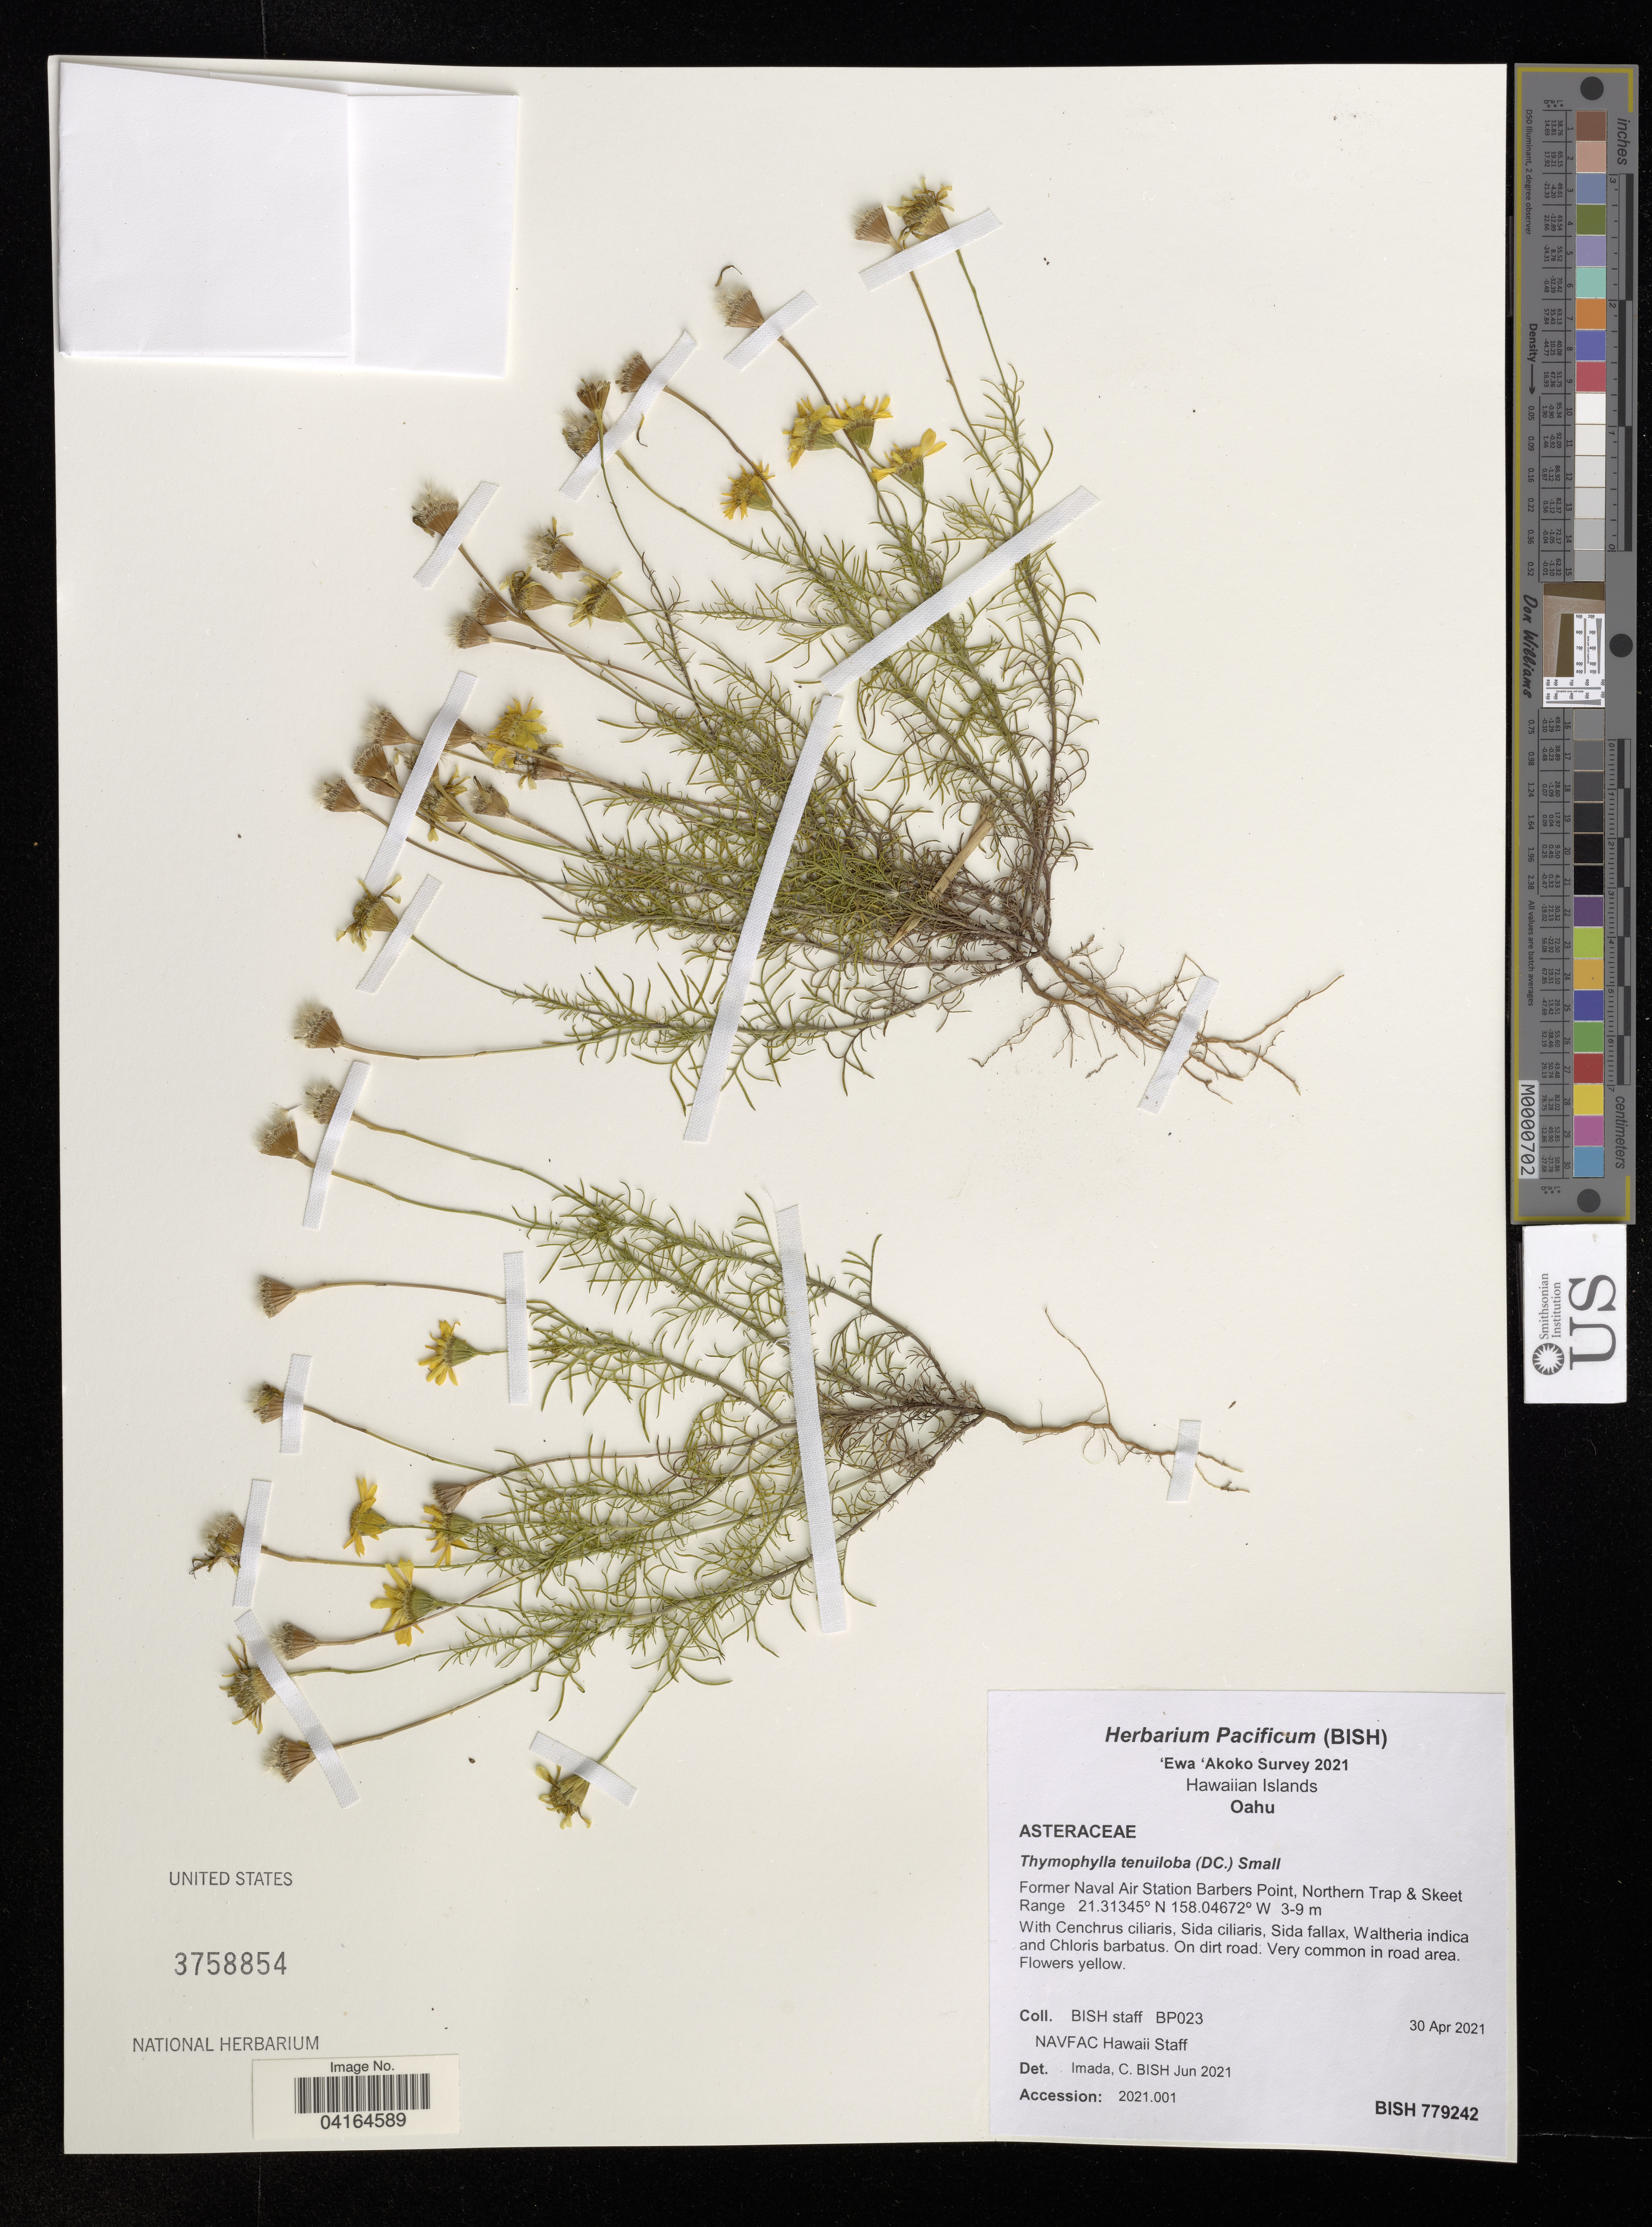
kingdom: Plantae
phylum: Tracheophyta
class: Magnoliopsida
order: Asterales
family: Asteraceae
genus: Thymophylla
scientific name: Thymophylla tenuiloba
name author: (DC.) Small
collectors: Bernice P. Bishop Museum & N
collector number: BP023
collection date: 2021-04-30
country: United States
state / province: Hawaii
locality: Hawaiian Islands. Oahu. Former Naval Air Station Barbers Point, Northern Trap & Skeet Range.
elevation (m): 3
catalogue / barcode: US 3758854